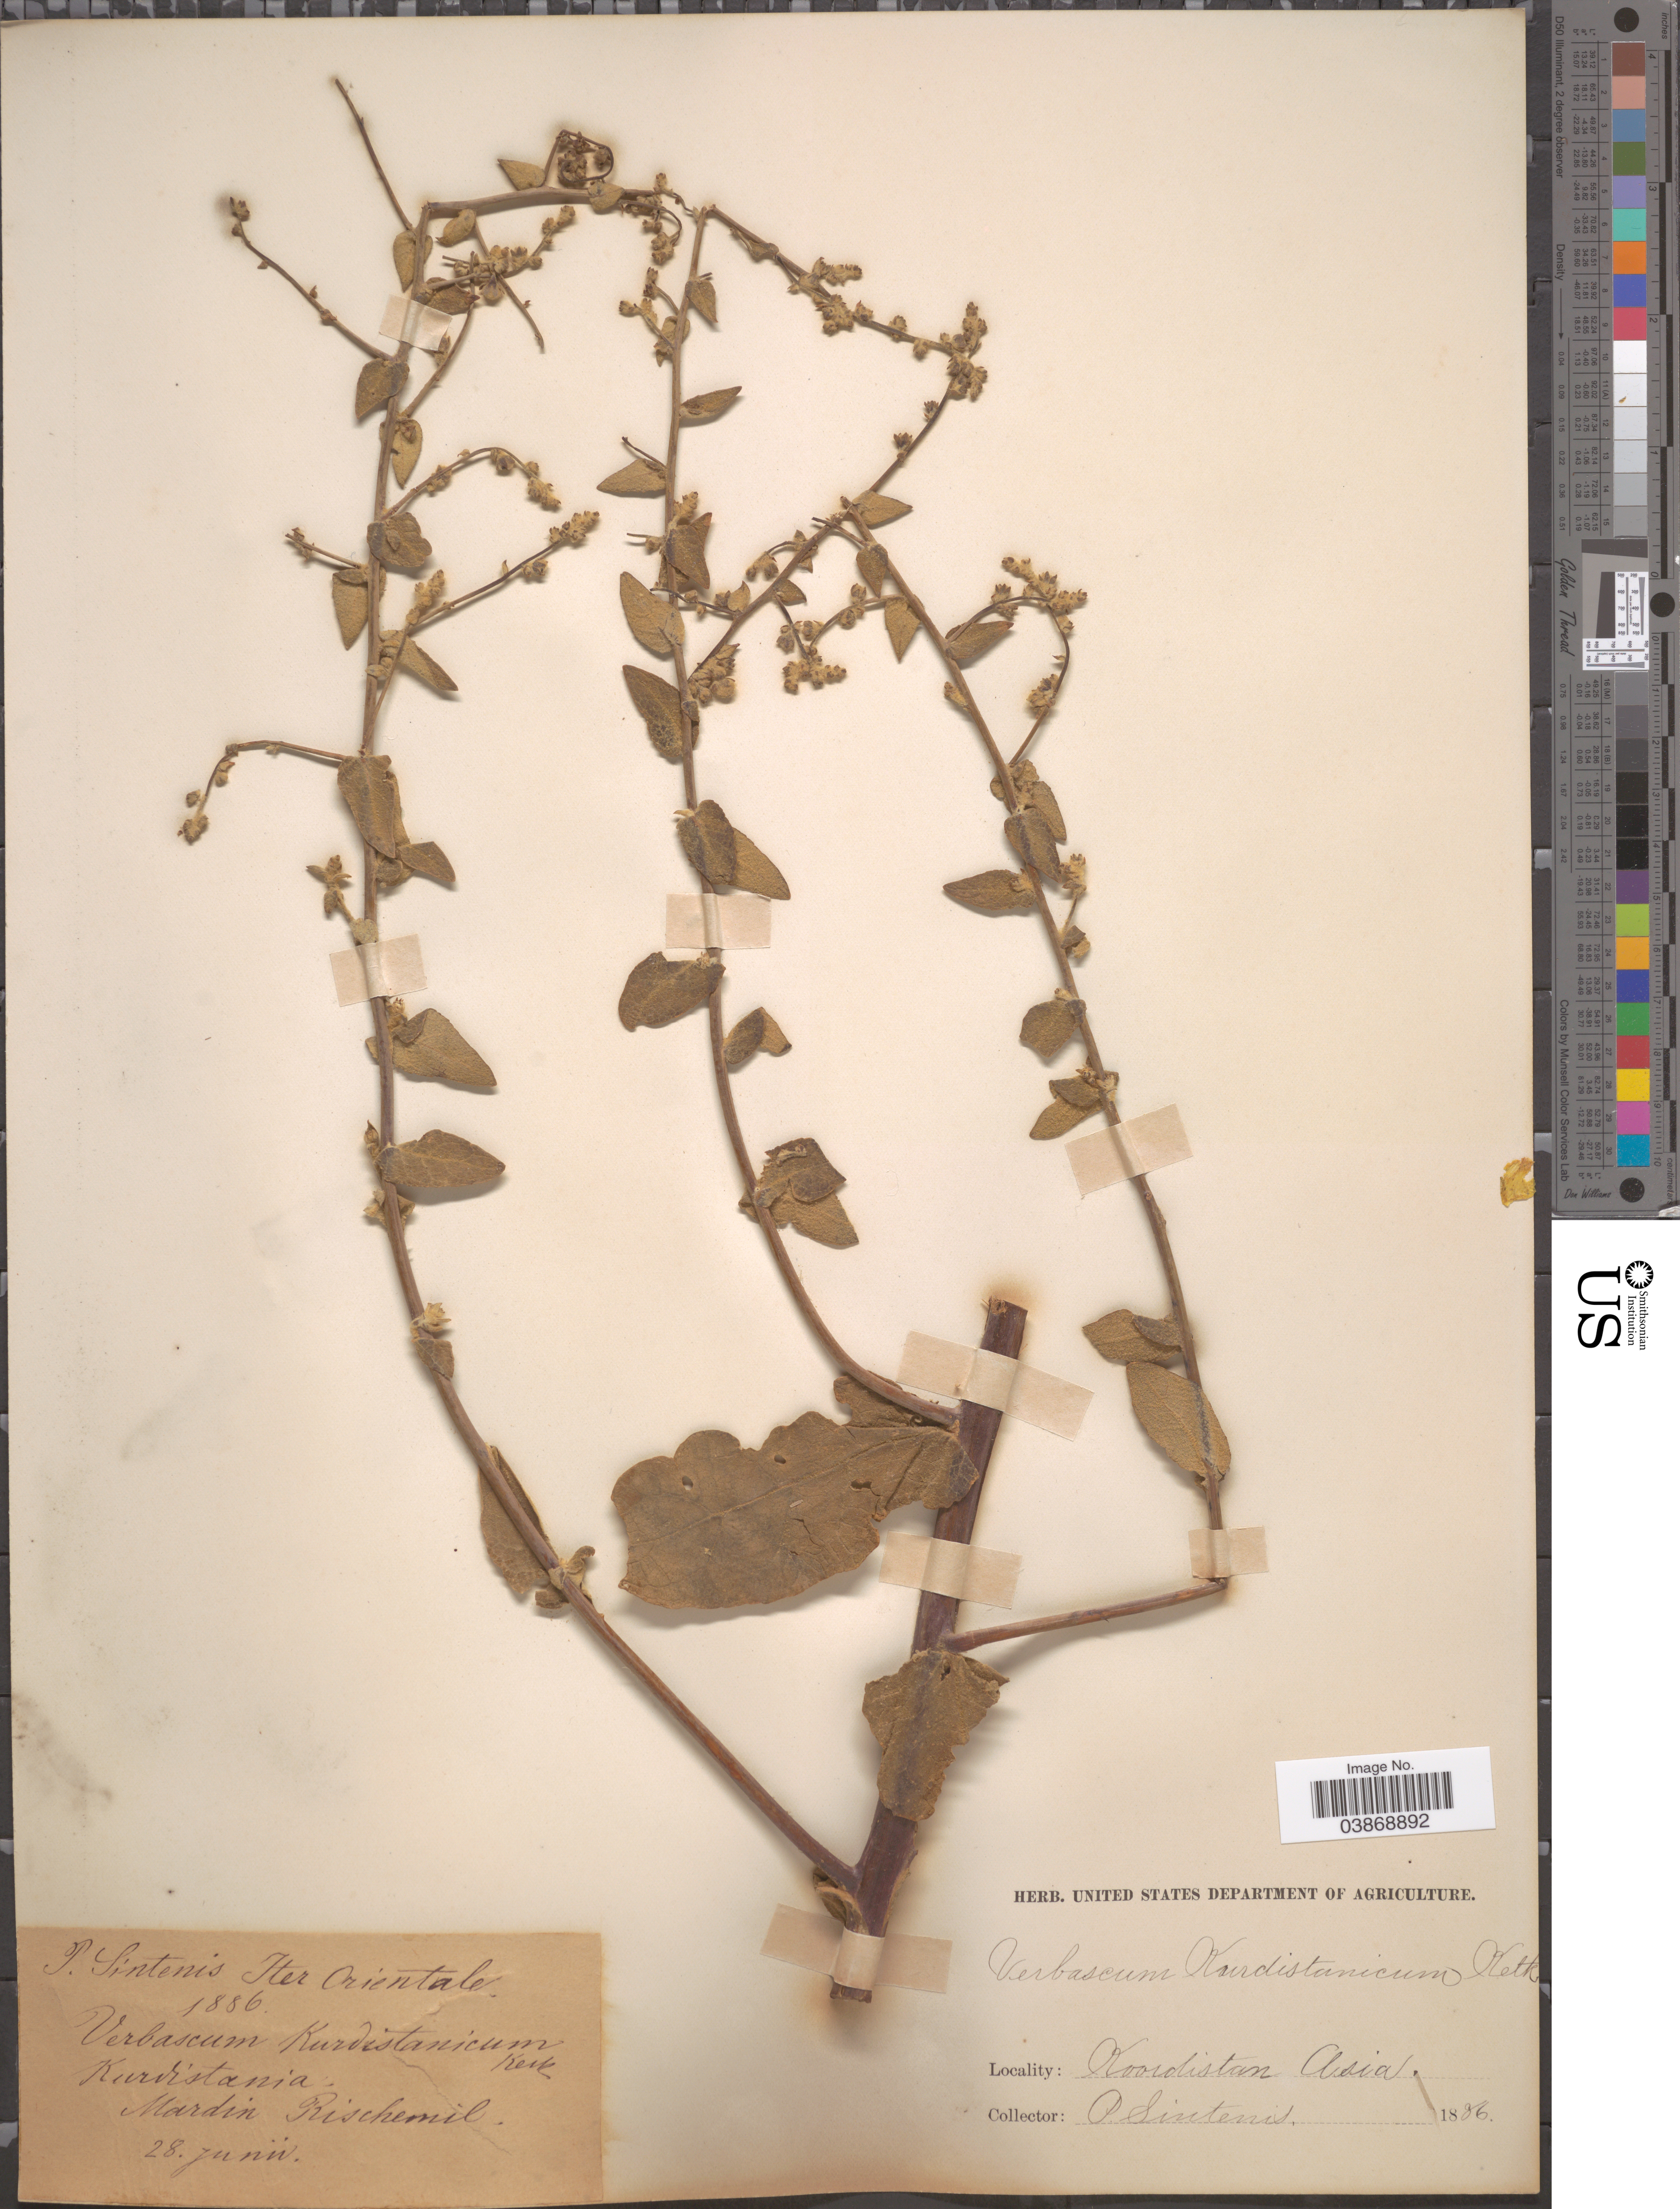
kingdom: Plantae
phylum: Tracheophyta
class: Magnoliopsida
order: Lamiales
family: Scrophulariaceae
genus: Verbascum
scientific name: Verbascum kurdistanicum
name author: Fırat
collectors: P. Sintenis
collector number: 1199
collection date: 1888-06-28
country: Turkey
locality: Koordistan. Kurdistania. Mardin Rischemil.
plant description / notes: This collection is part of Paul Sintenis' “Iter Orientale 1888” trip, and the collector number is 1199.